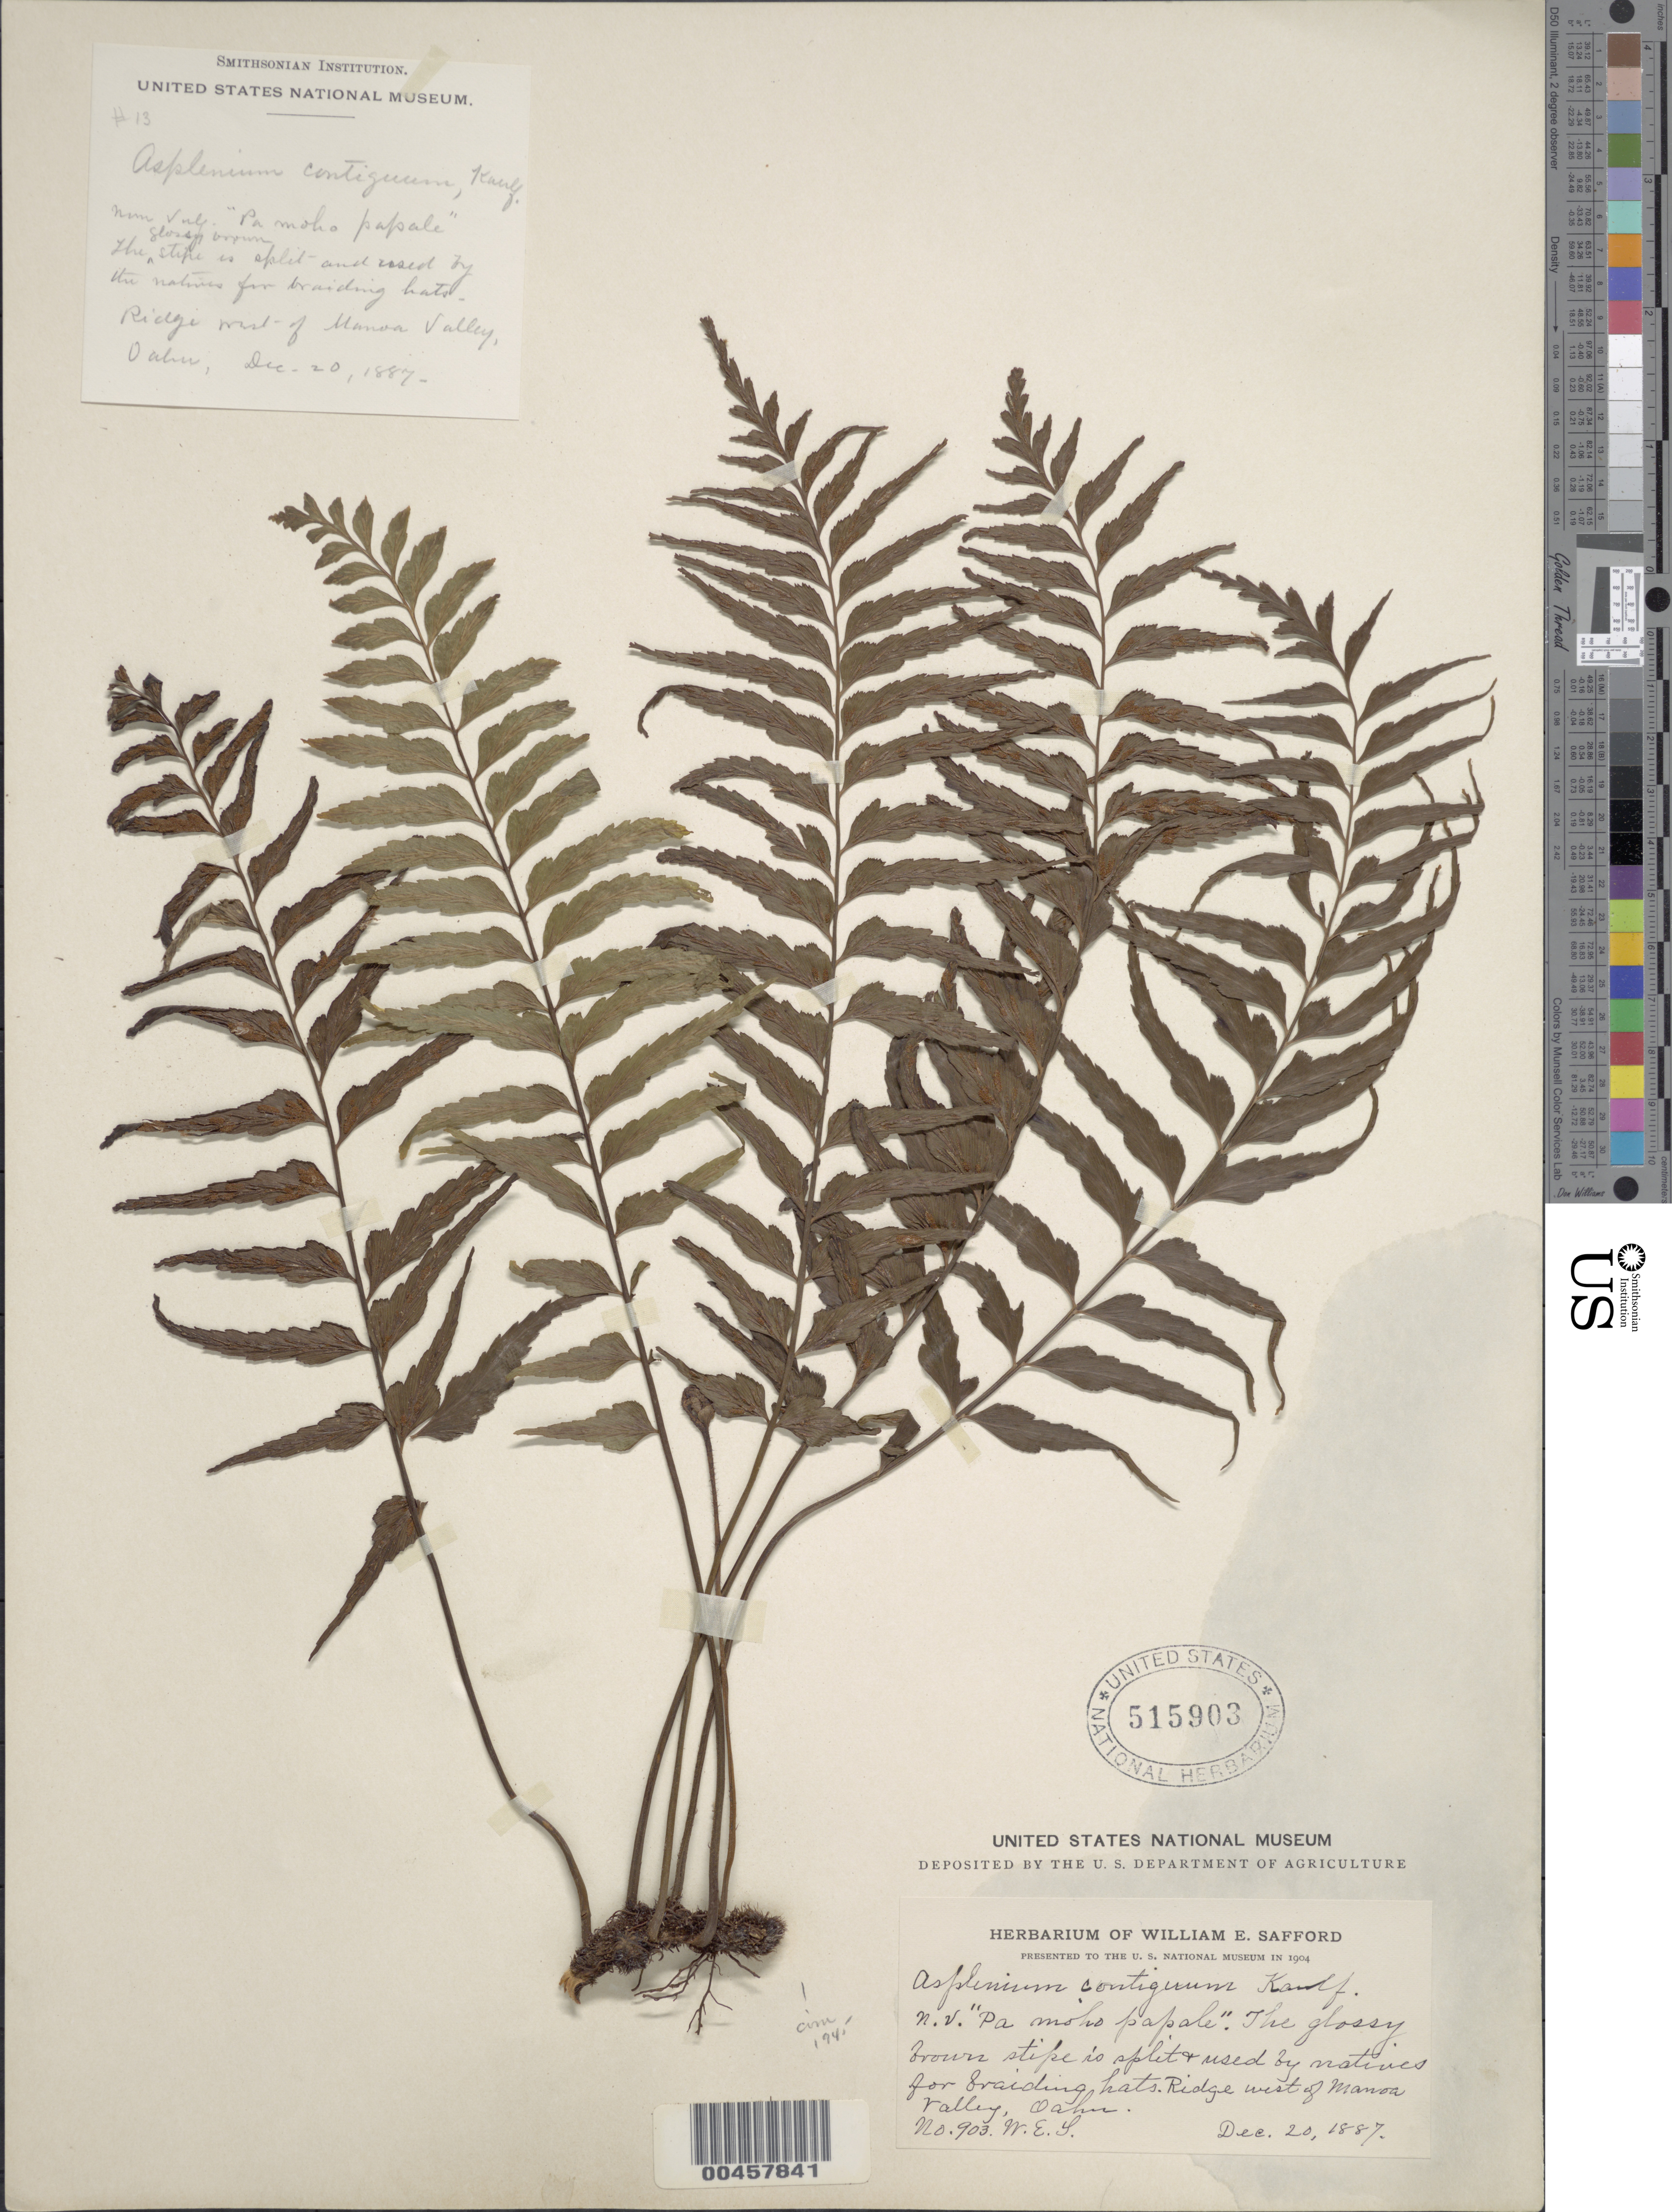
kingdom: Plantae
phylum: Tracheophyta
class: Polypodiopsida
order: Polypodiales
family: Aspleniaceae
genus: Asplenium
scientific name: Asplenium contiguum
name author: Kaulf.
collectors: W. E. Safford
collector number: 903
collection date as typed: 20 Dec 1887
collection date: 1887-12-20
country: United States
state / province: Hawaii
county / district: Honolulu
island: Oahu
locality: Ridge W of Manoa Valley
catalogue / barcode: US 515903